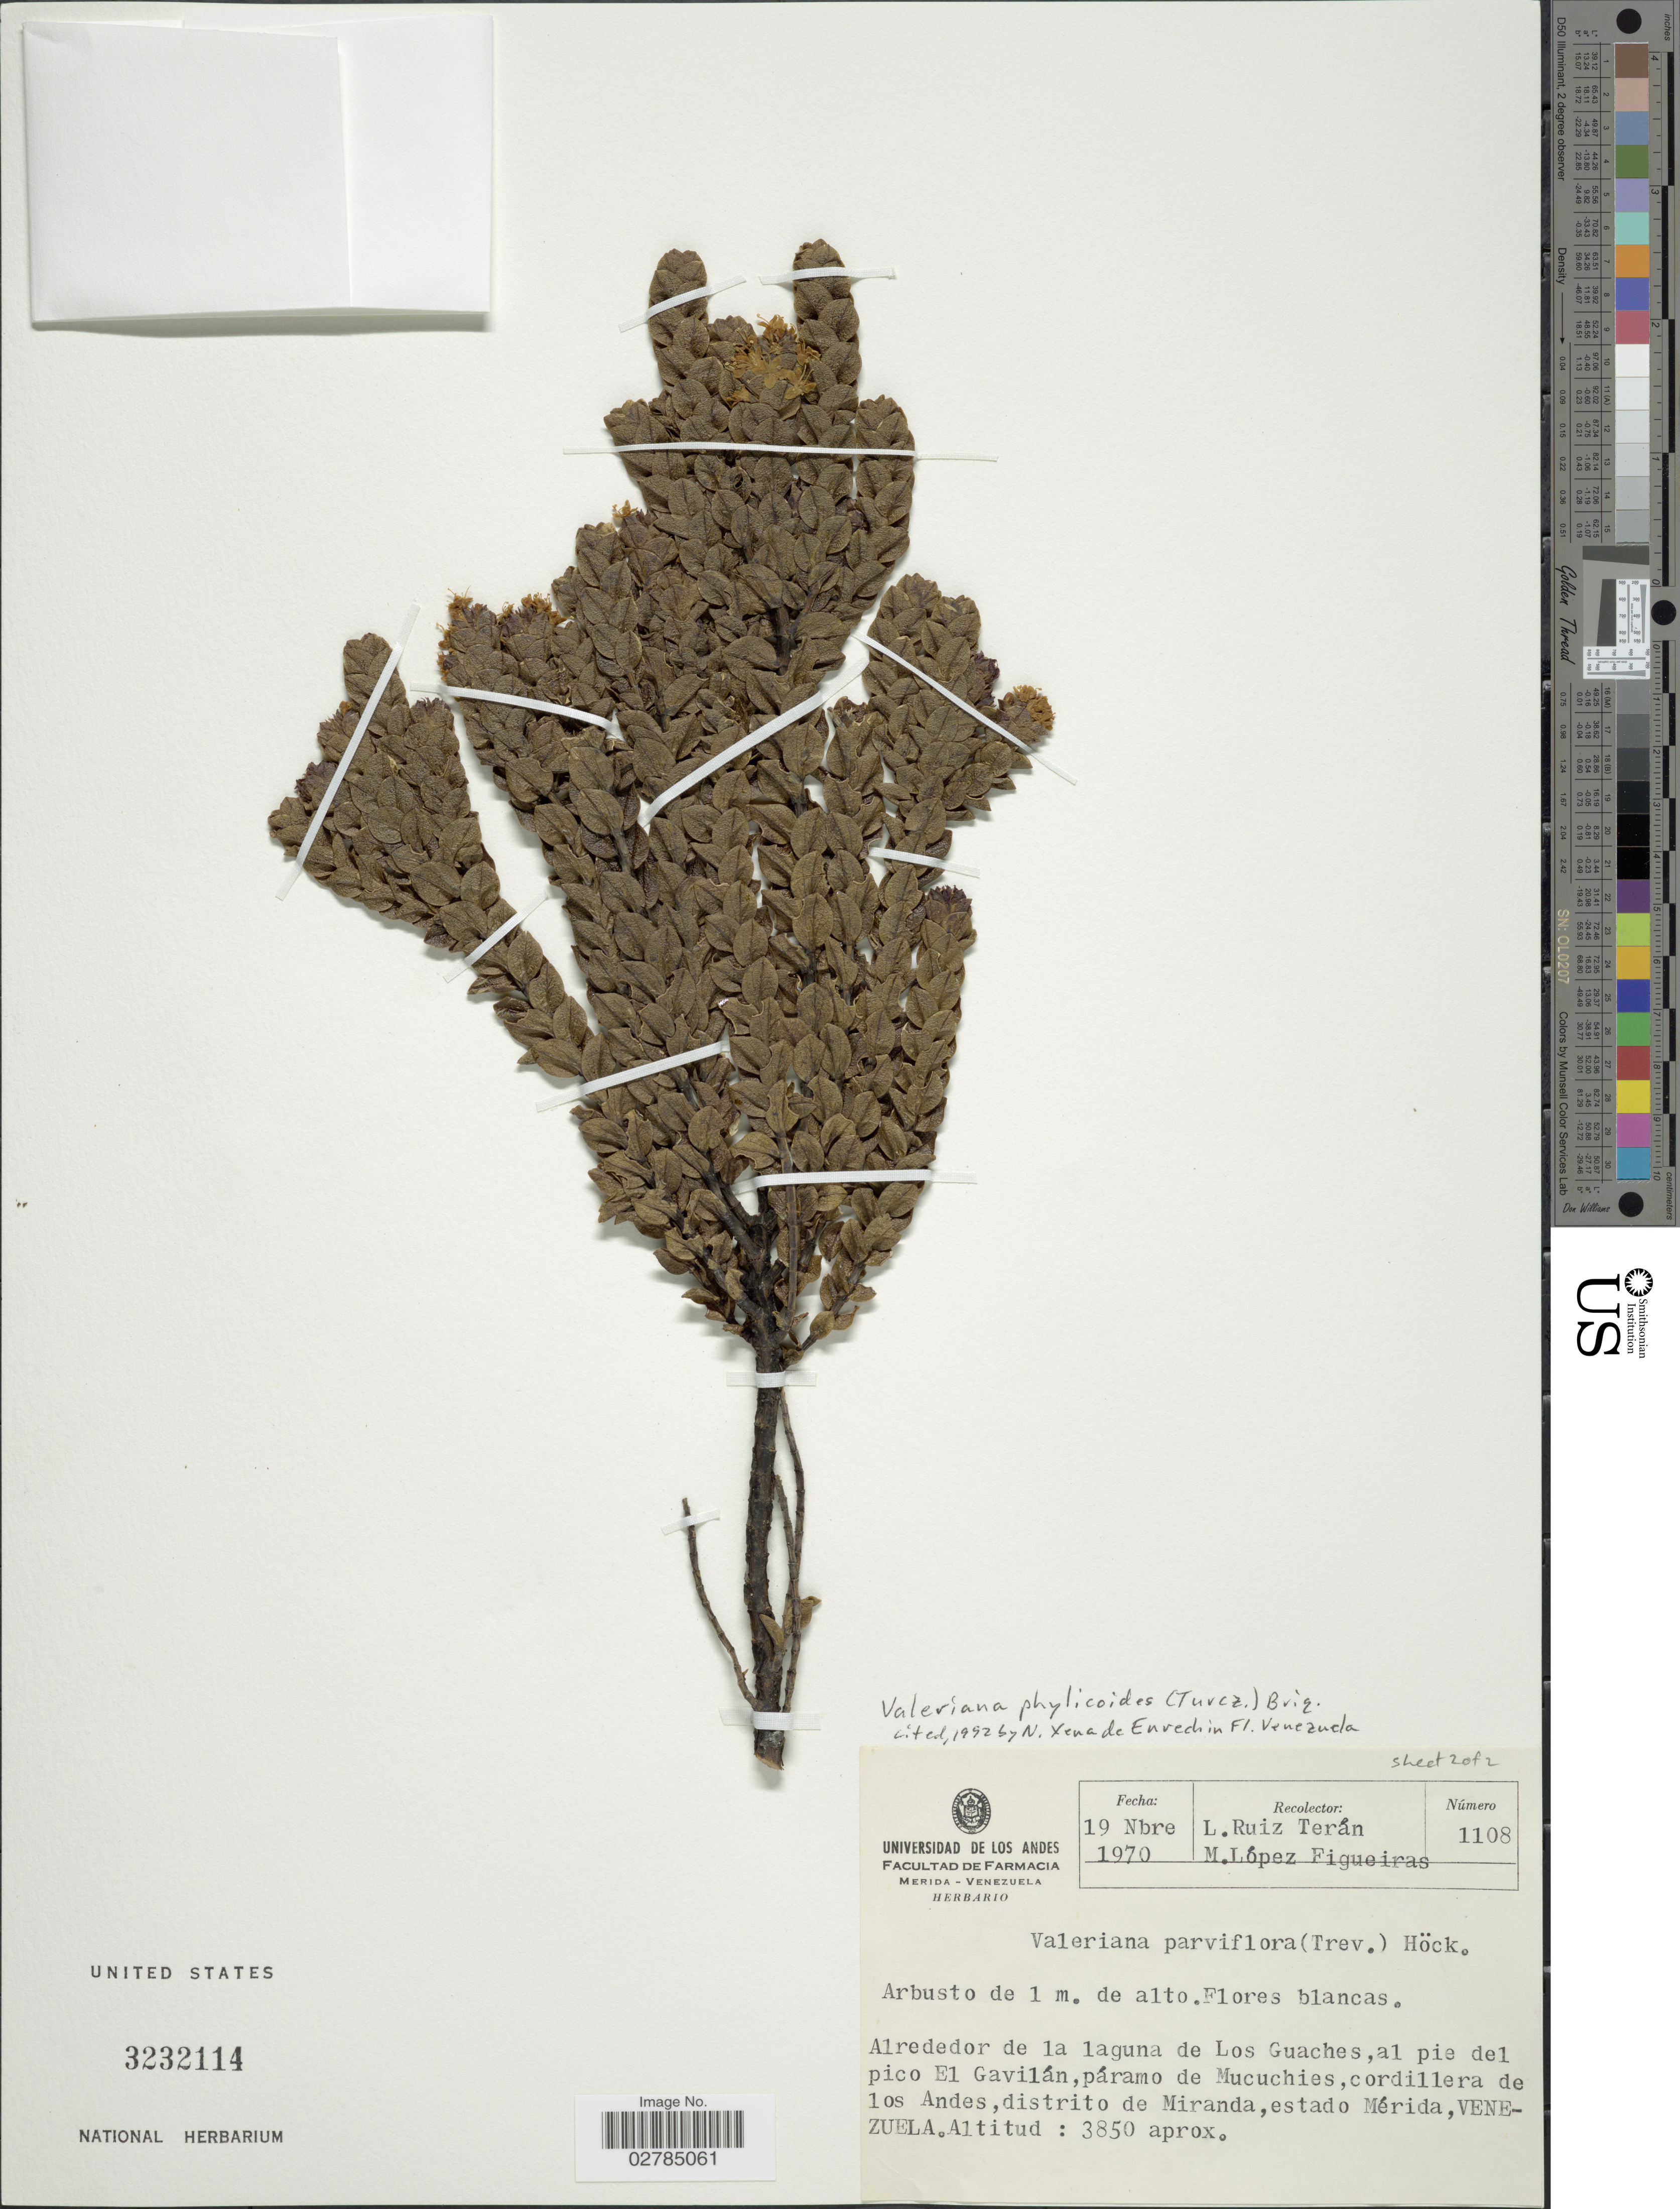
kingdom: Plantae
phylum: Tracheophyta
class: Magnoliopsida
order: Dipsacales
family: Caprifoliaceae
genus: Valeriana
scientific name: Valeriana phylicoides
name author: (Turcz.) Briq.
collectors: L. E. Ruíz-Terán & M. López Figueiras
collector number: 1108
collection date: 1970-11-19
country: Venezuela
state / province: Mérida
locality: Alrededor de la laguna de Los Guaches, al pie del pico El Gavilán, páramo de Mucuchies, cordillera de los Andes, distrito de Miranda.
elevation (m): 3850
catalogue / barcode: US 3232114